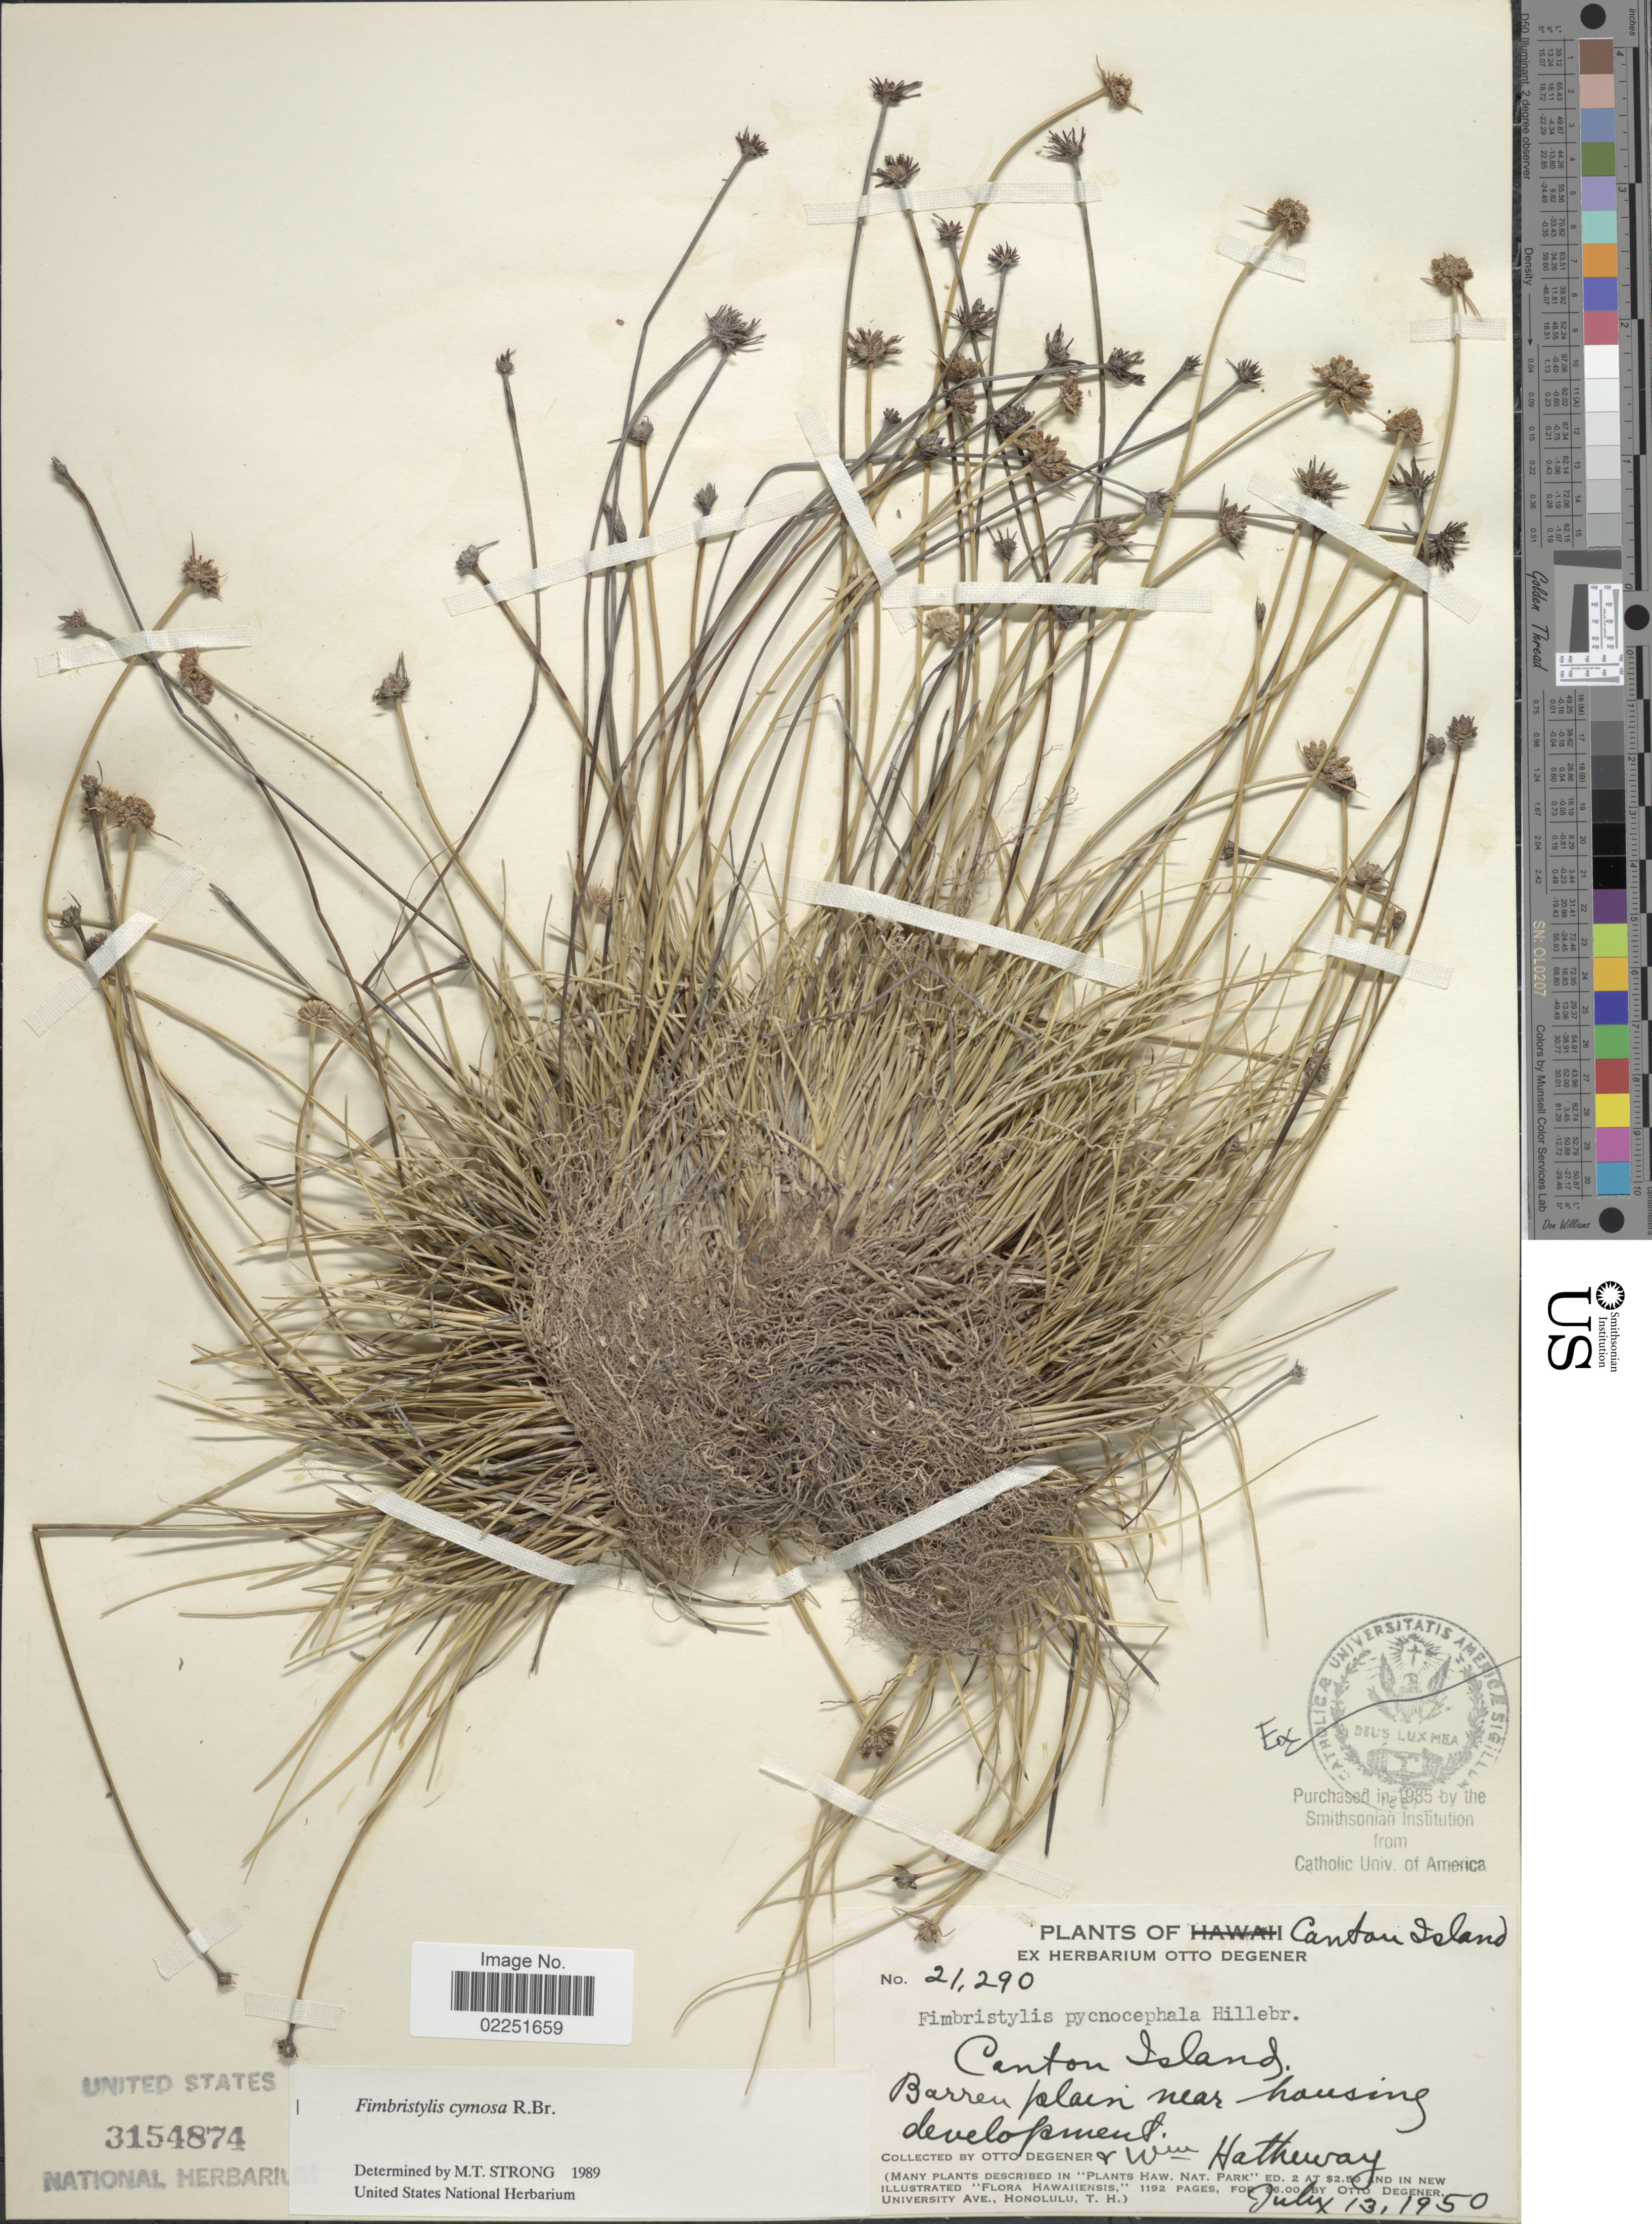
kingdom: Plantae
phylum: Tracheophyta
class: Liliopsida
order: Poales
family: Cyperaceae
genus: Fimbristylis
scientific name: Fimbristylis cymosa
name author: R. Br.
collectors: O. Degener & W. H. Hatheway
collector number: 21290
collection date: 1950-07-13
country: Kiribati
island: Kanton [Canton] Atoll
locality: Canton Island. Barren plain near housing development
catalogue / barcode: US 3154874